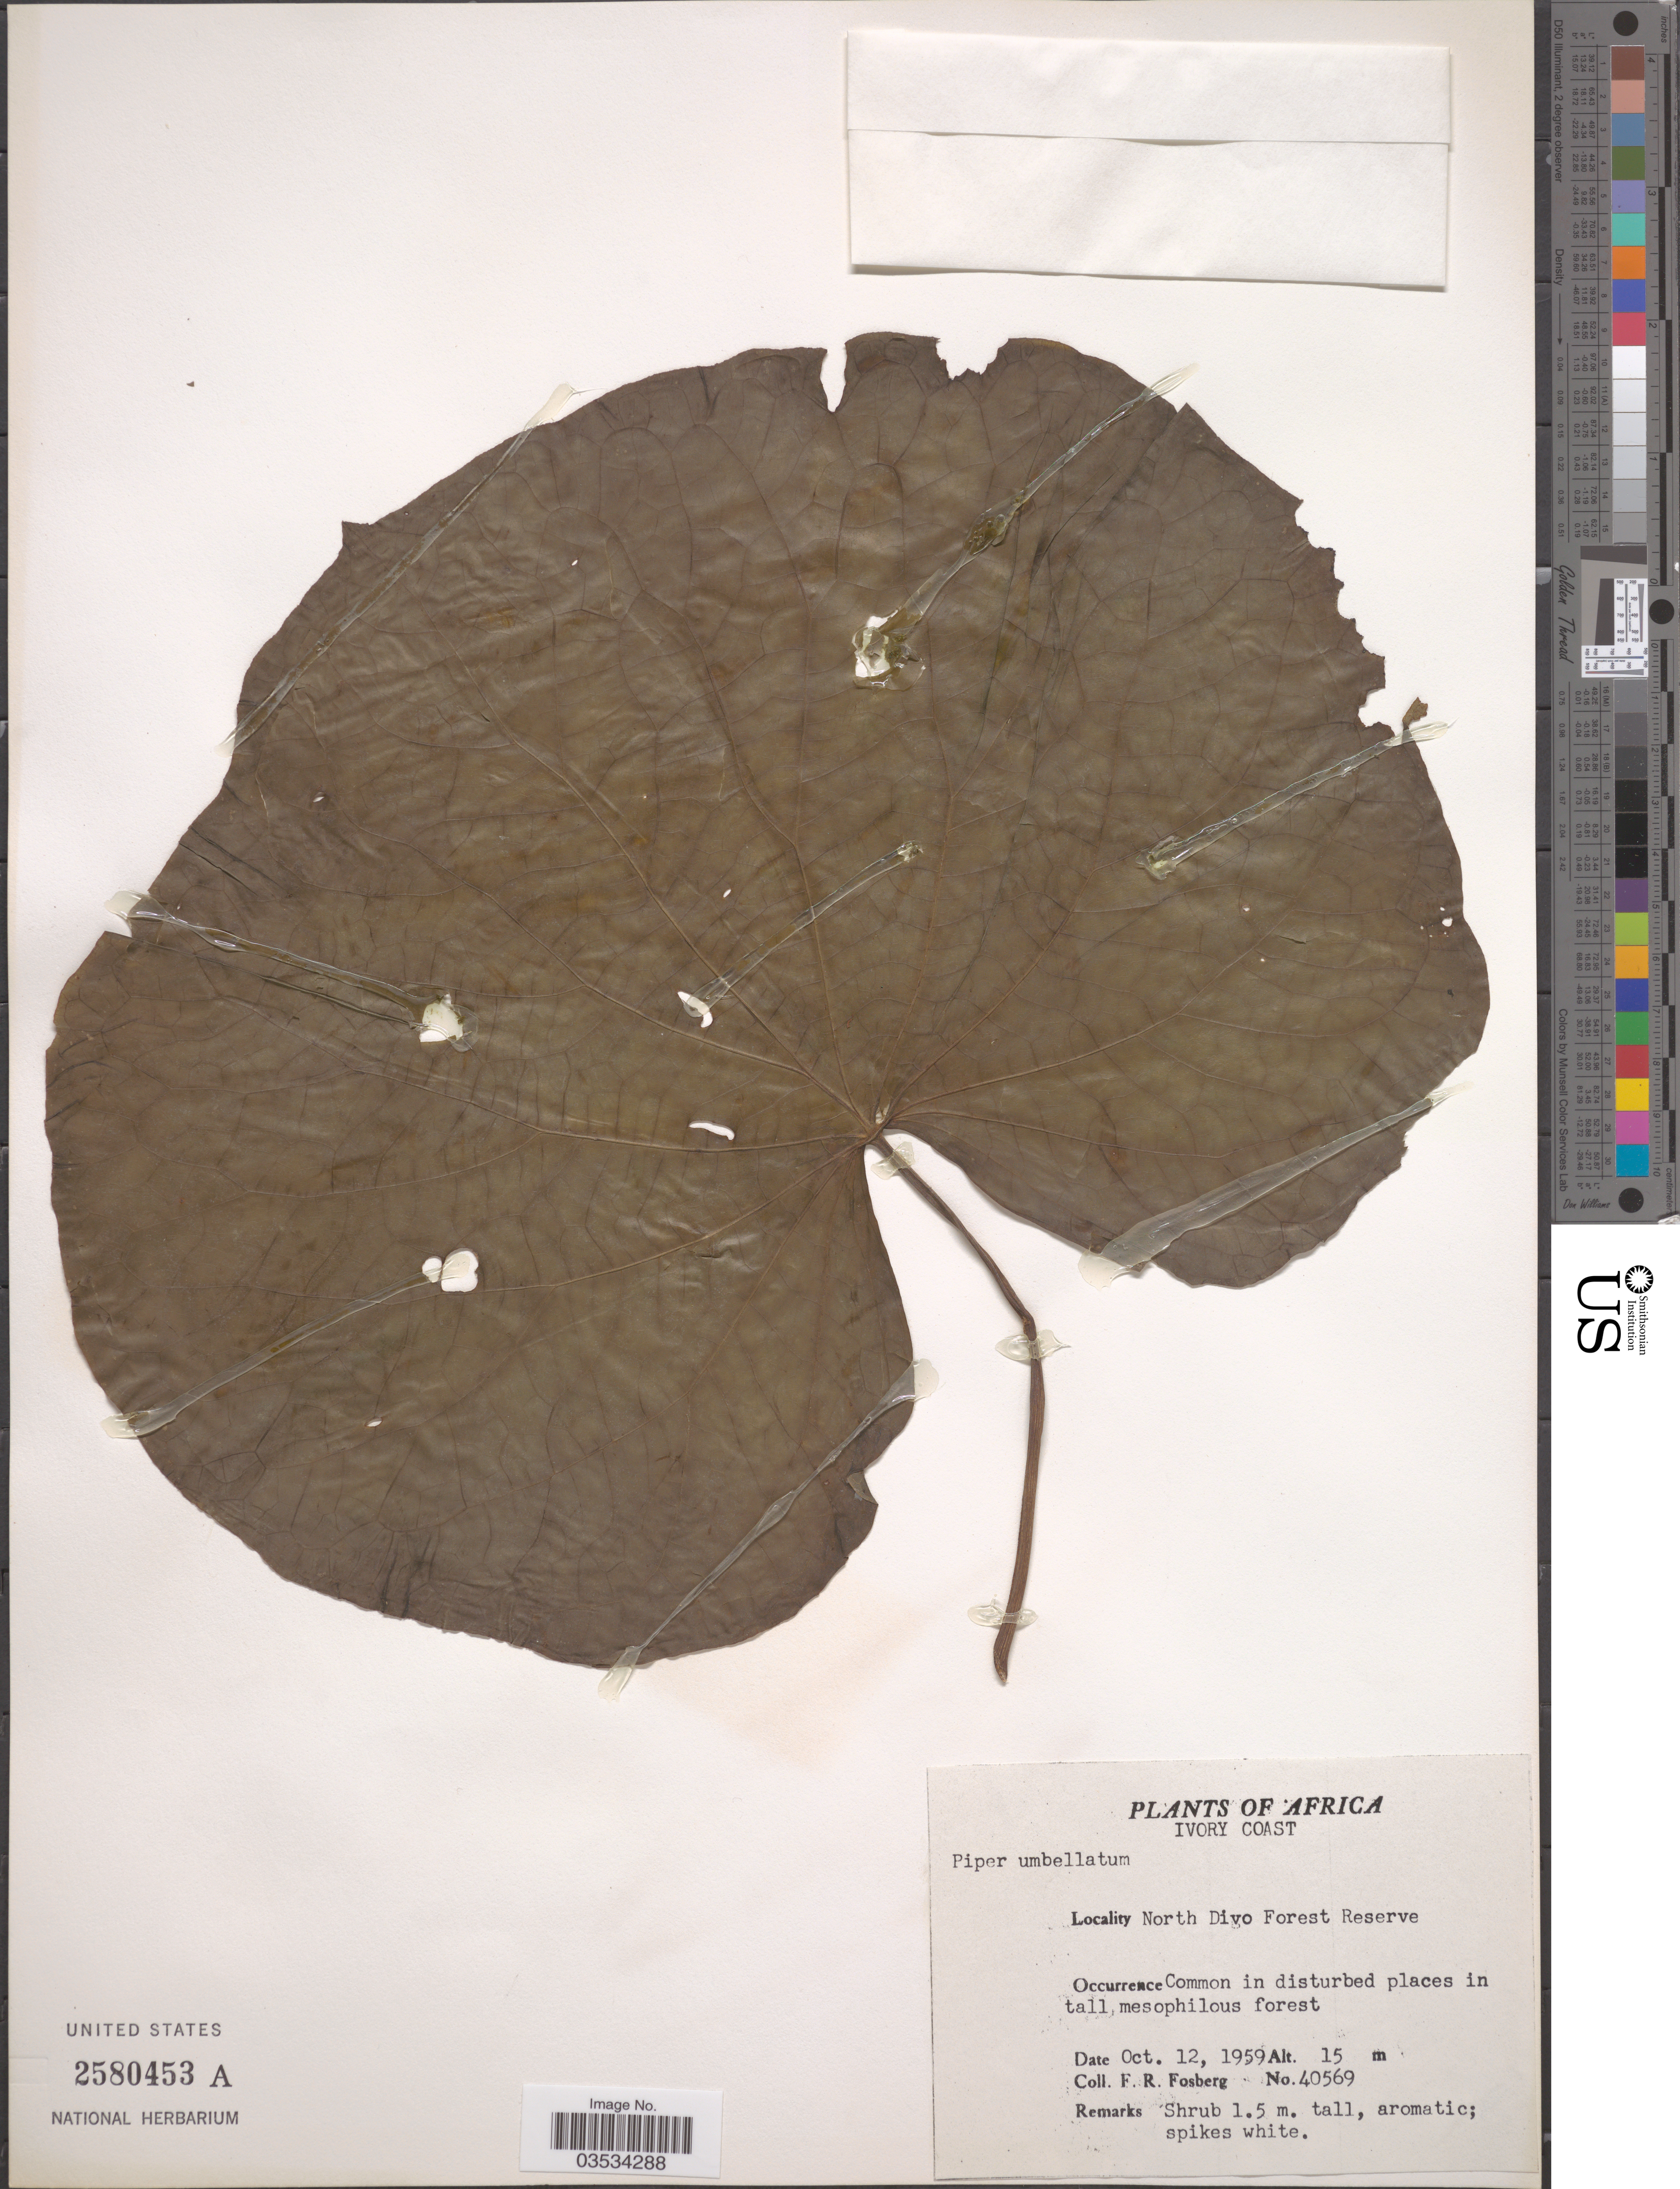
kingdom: Plantae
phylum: Tracheophyta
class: Magnoliopsida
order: Piperales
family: Piperaceae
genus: Piper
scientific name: Piper umbellatum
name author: L.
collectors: F. R. Fosberg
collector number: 40569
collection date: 1959-10-12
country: Ivory Coast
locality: North Divo Forest Reserve.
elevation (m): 15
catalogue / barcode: US 2580453A